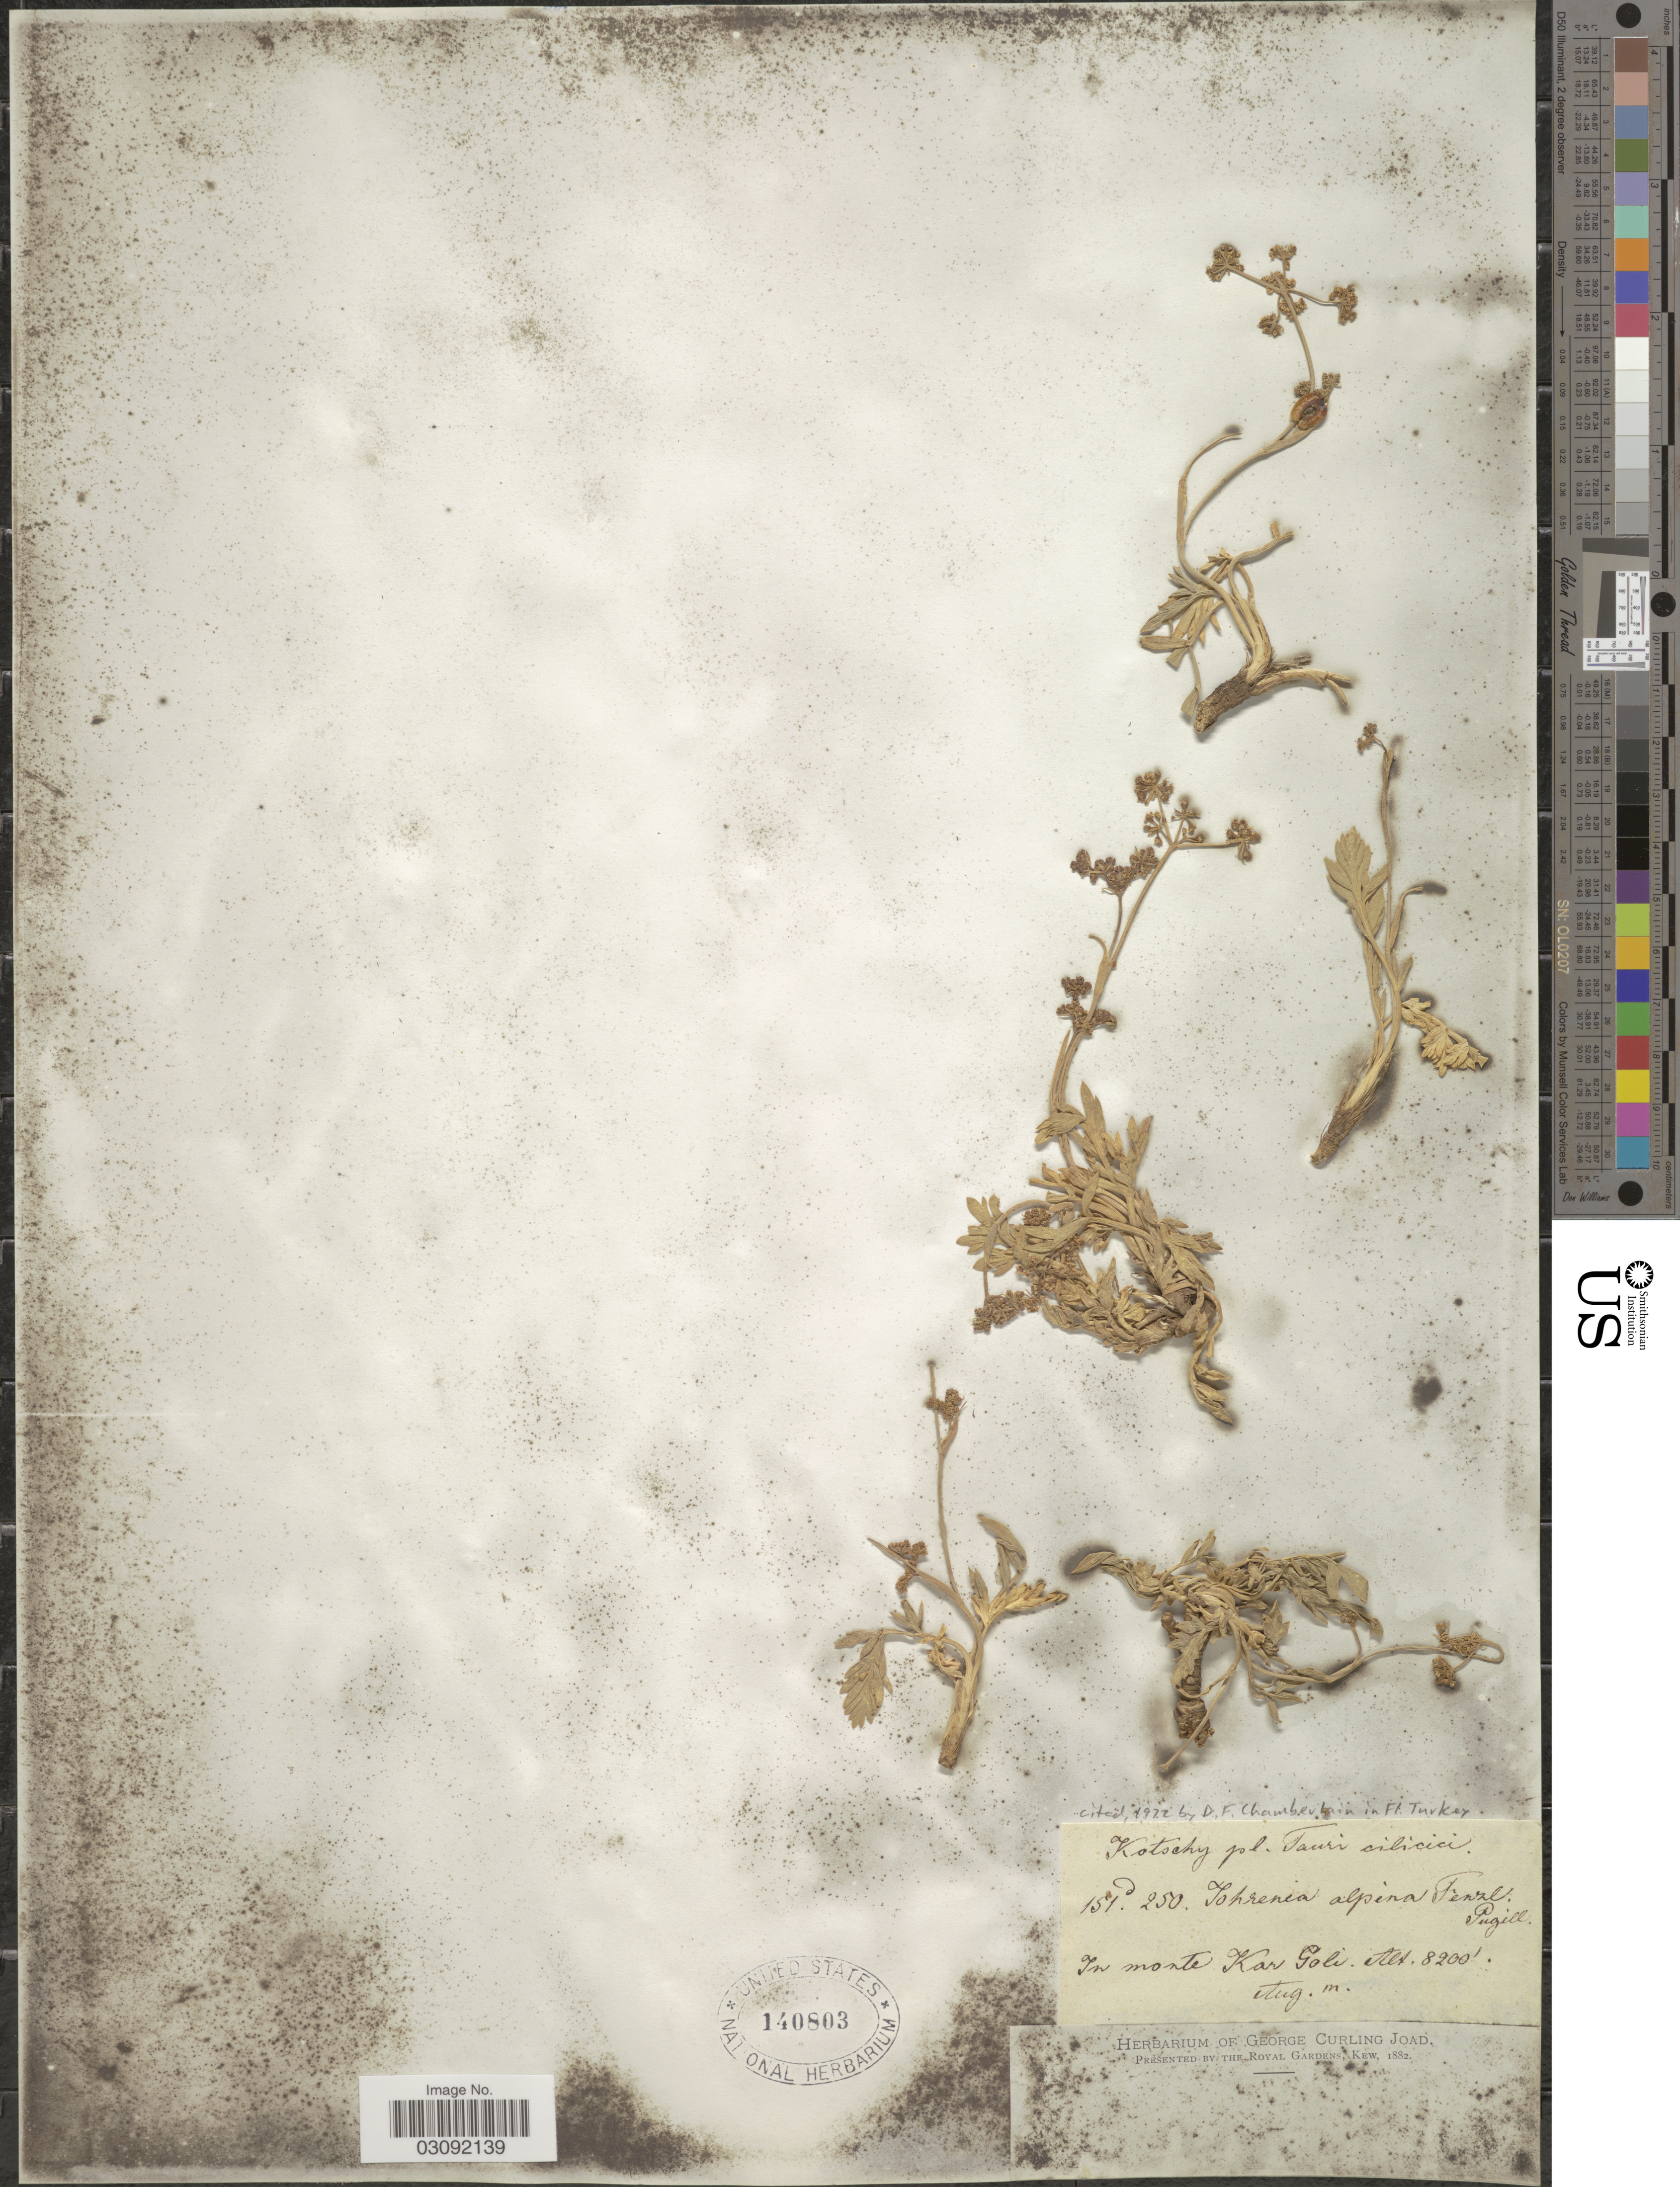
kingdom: Plantae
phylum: Tracheophyta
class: Magnoliopsida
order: Apiales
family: Apiaceae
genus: Johrenia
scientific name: Johrenia alpina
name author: Fenzl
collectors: Kotschy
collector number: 151d/250?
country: Turkey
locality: Tauri cilicici. In monte Kar Goli.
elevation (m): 2499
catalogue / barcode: US 140803